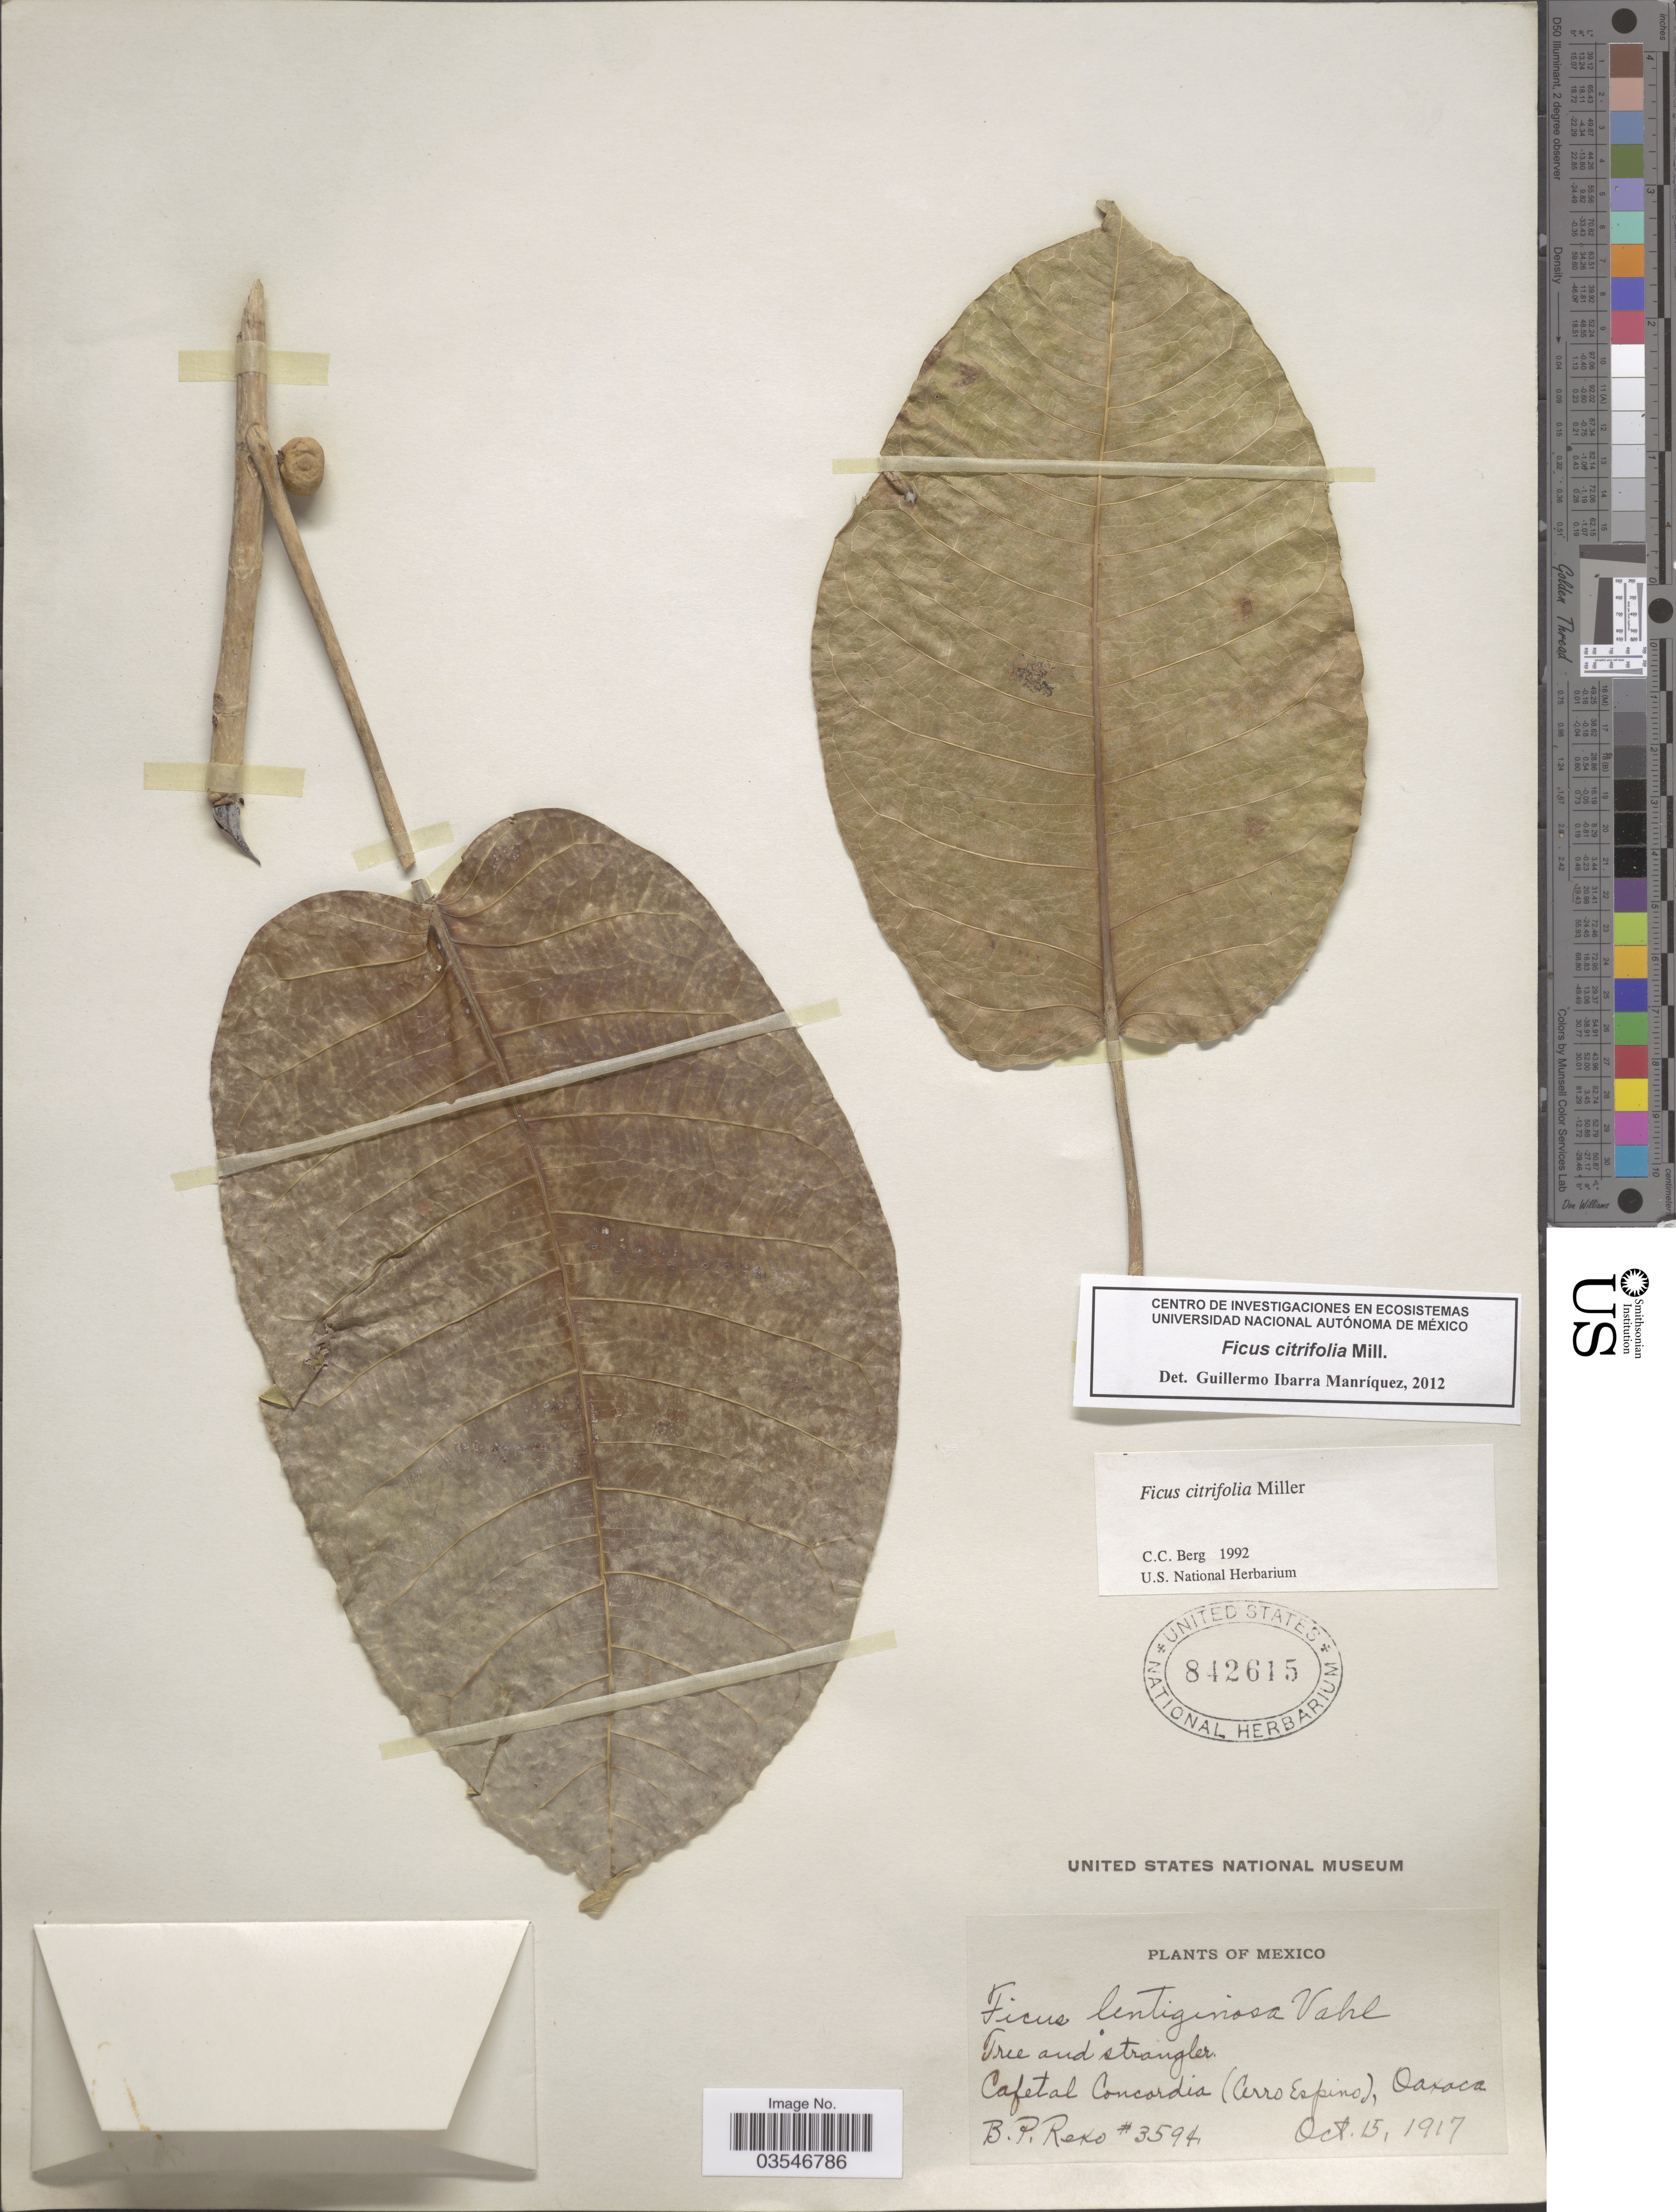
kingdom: Plantae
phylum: Tracheophyta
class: Magnoliopsida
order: Rosales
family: Moraceae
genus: Ficus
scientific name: Ficus citrifolia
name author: Mill.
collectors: B. P. Reko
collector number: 3594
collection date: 1917-10-15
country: Mexico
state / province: Oaxaca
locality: Cafetal Concordia (Cerro Espino).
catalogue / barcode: US 842615